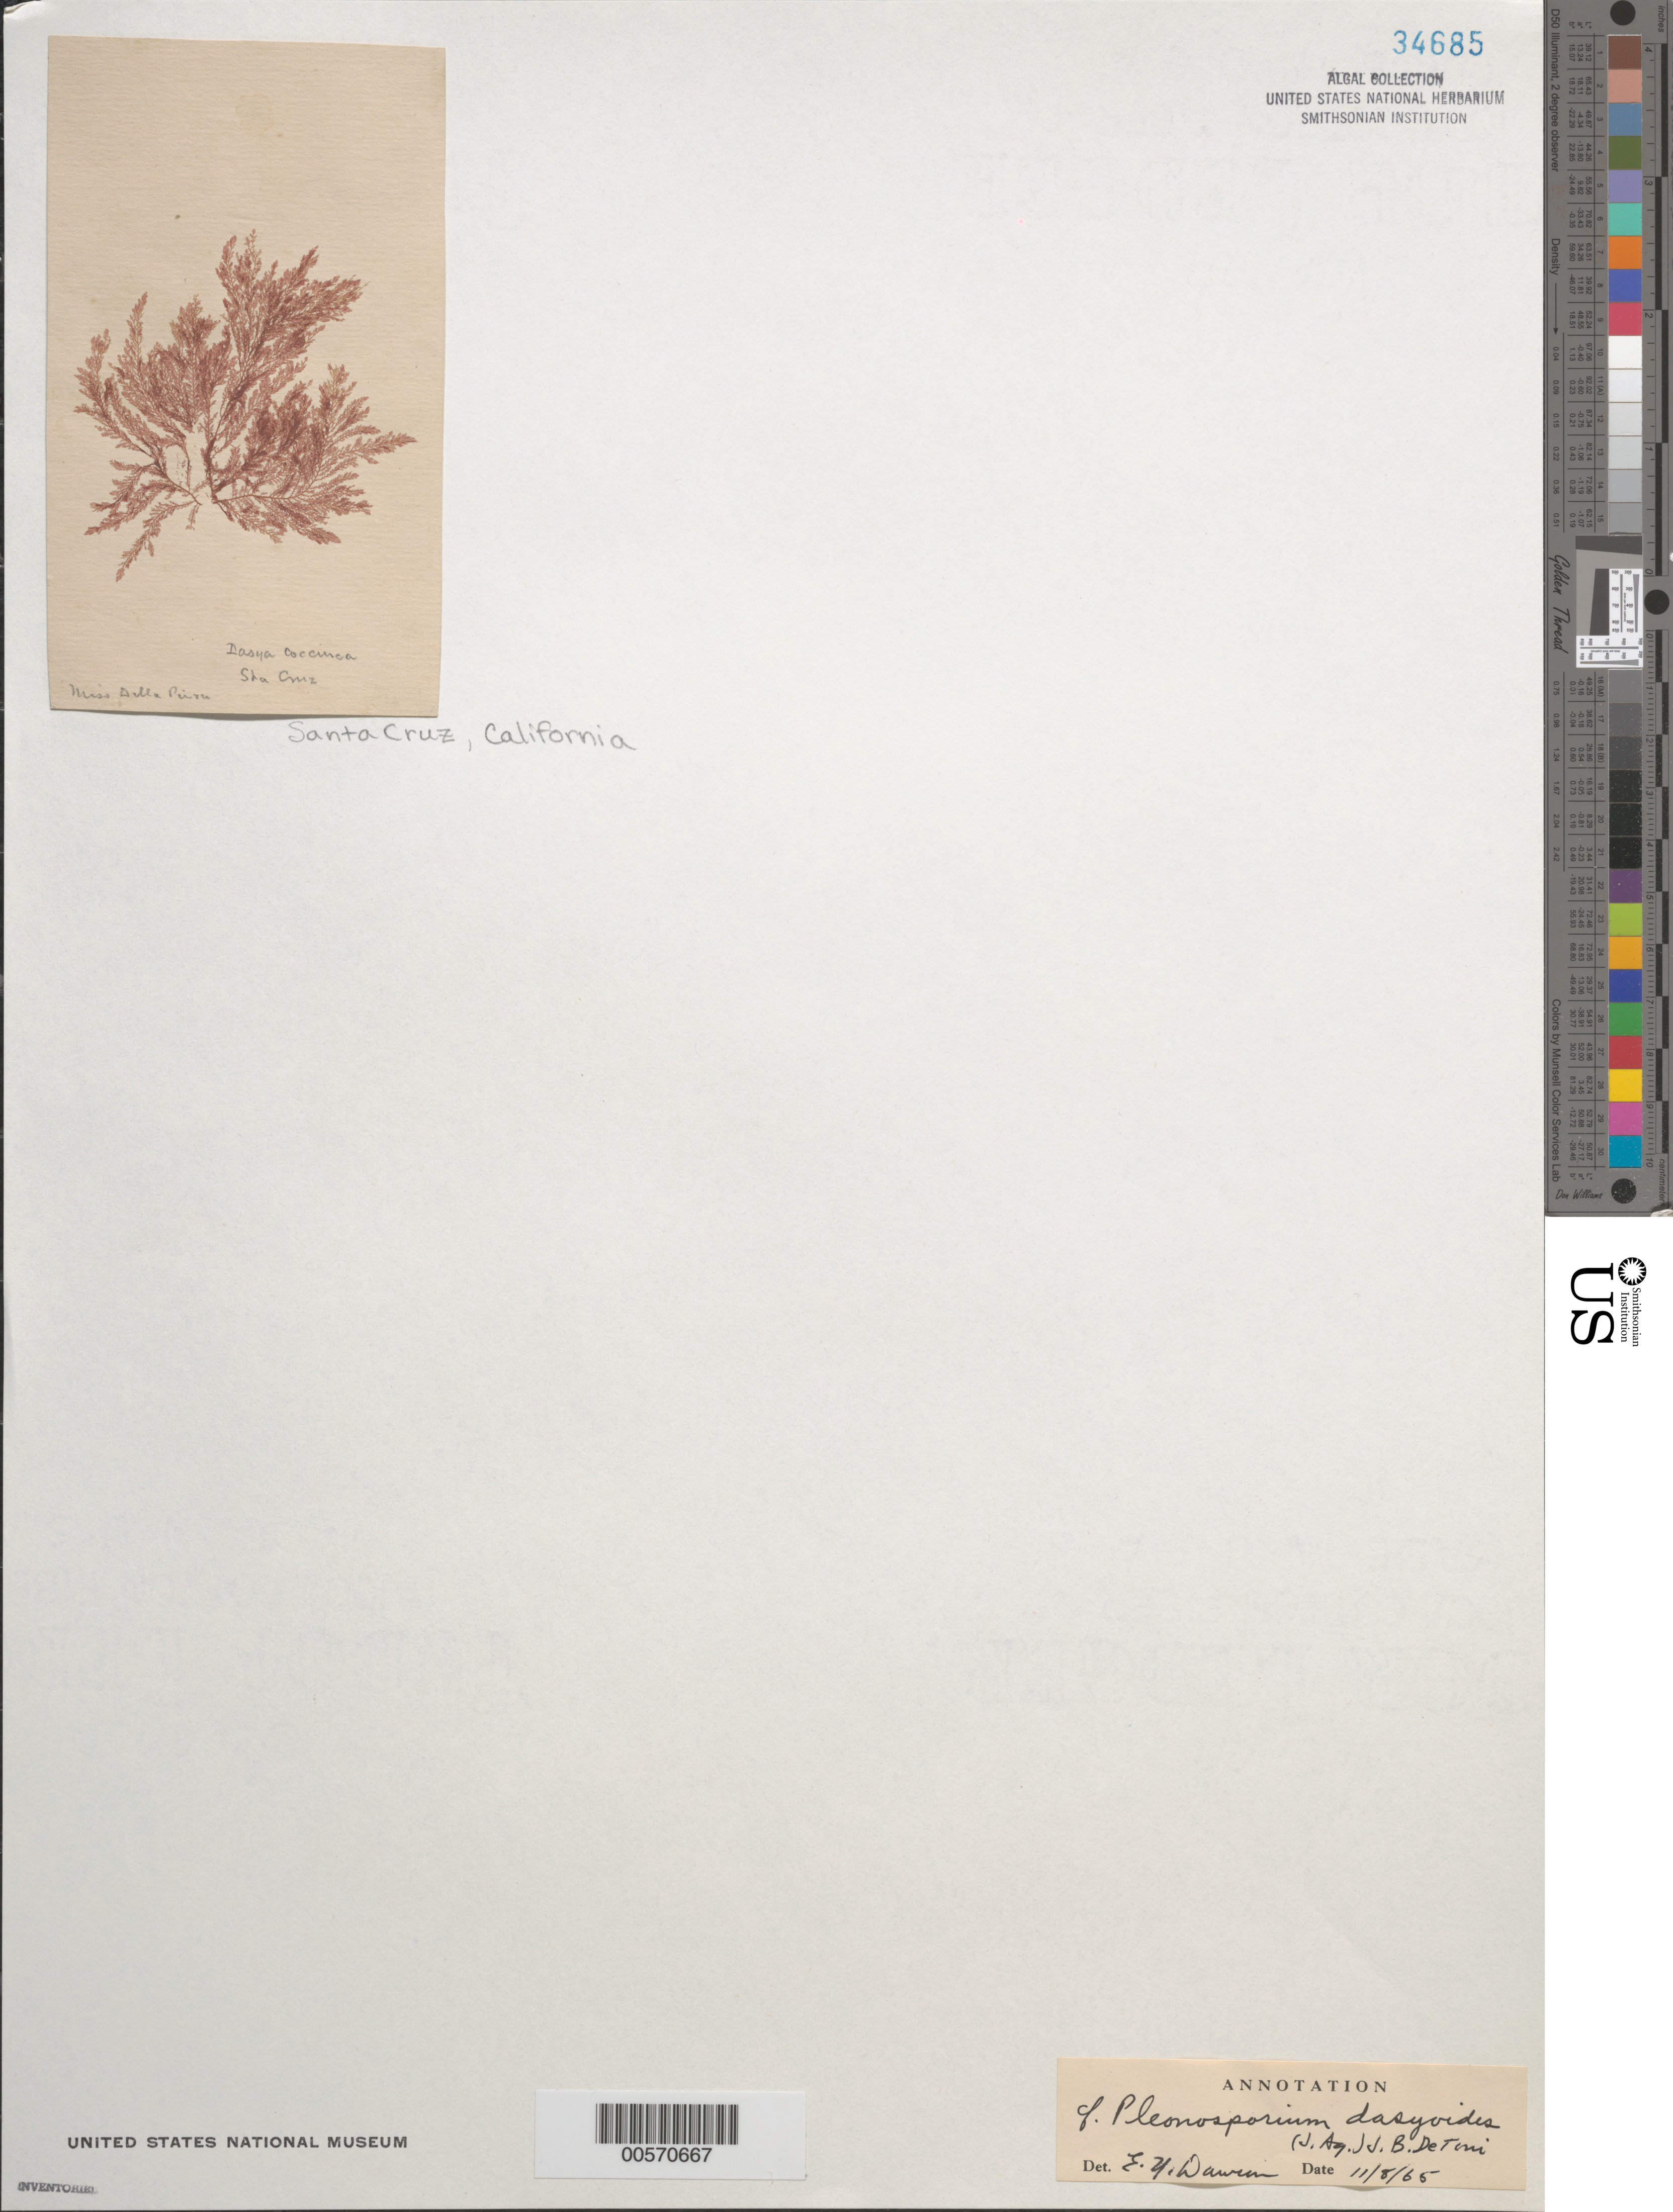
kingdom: Plantae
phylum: Rhodophyta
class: Florideophyceae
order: Ceramiales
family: Wrangeliaceae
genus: Pleonosporium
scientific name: Pleonosporium squarrulosum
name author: (Harv.) I.A. Abbott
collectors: D. Piron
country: United States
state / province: California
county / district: Santa Cruz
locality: Santa Cruz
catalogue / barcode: US 34685